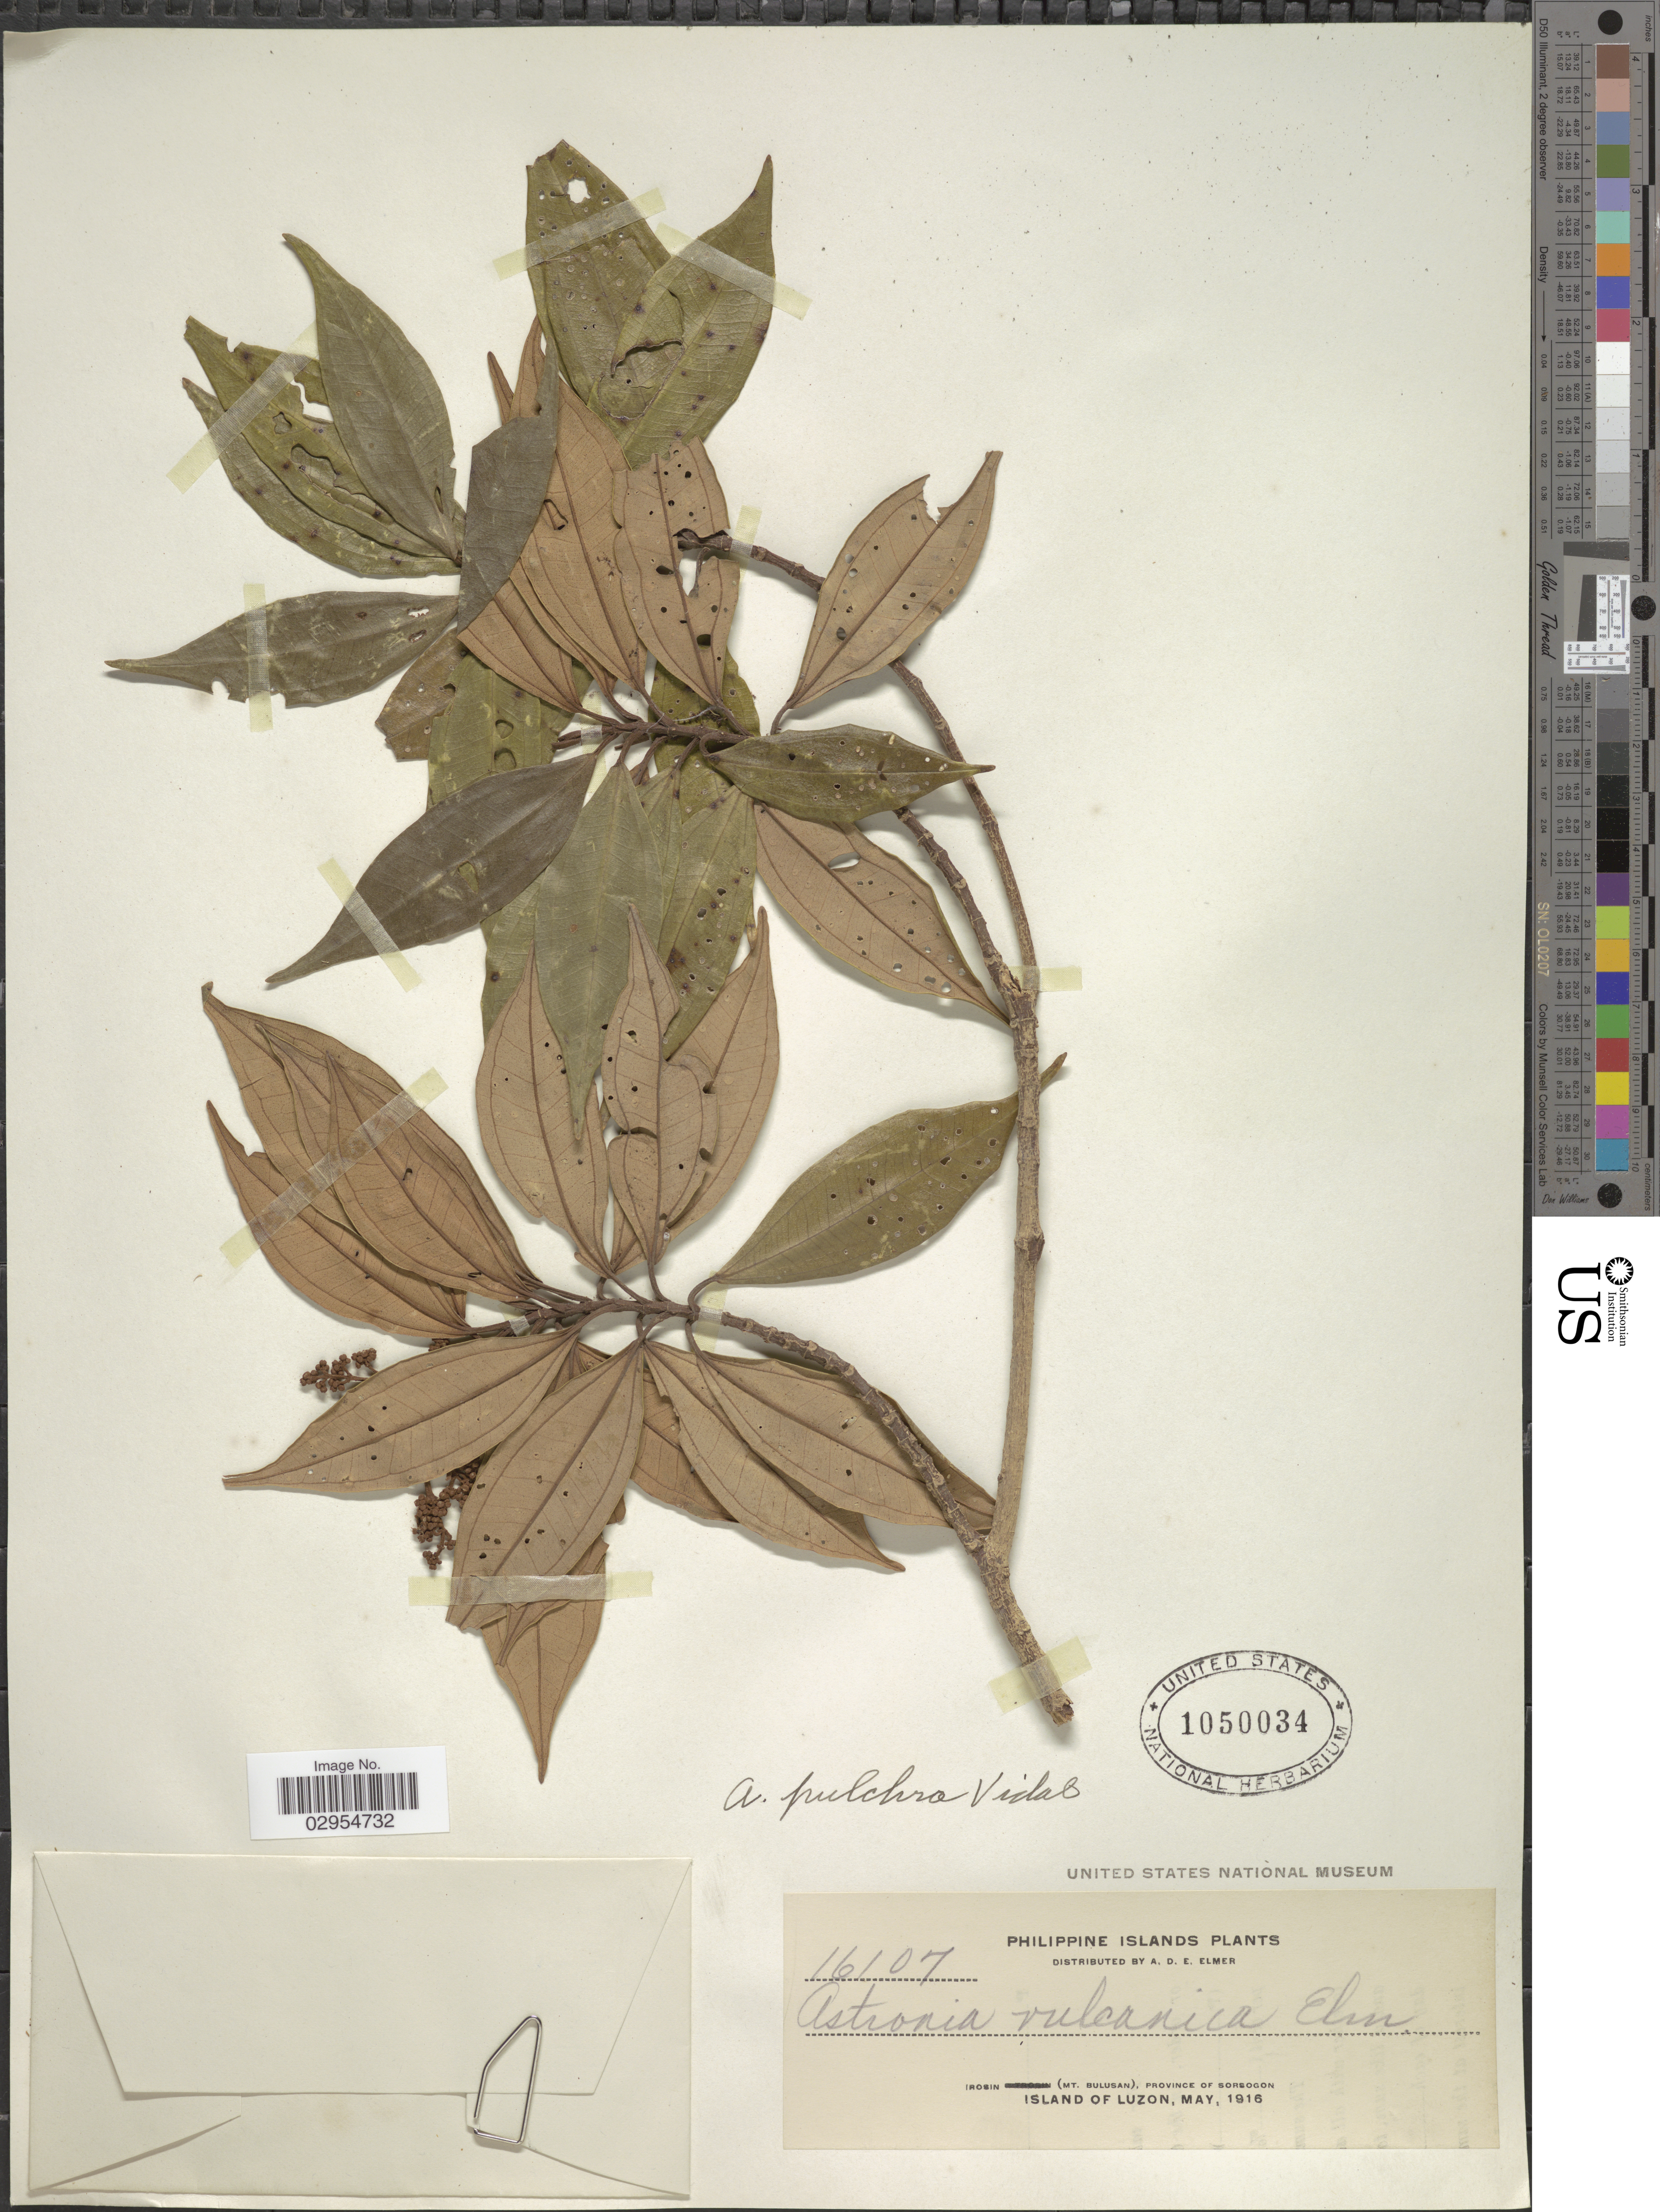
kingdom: Plantae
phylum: Tracheophyta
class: Magnoliopsida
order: Myrtales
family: Melastomataceae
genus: Astronia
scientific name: Astronia pulchra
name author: S. Vidal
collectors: A. D. E. Elmer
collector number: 16107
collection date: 1916-05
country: Philippines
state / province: Bicol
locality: Irsoin (Mt. Bulusan), Province of Sorsogon, Island of Luzon.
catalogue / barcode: US 1050034